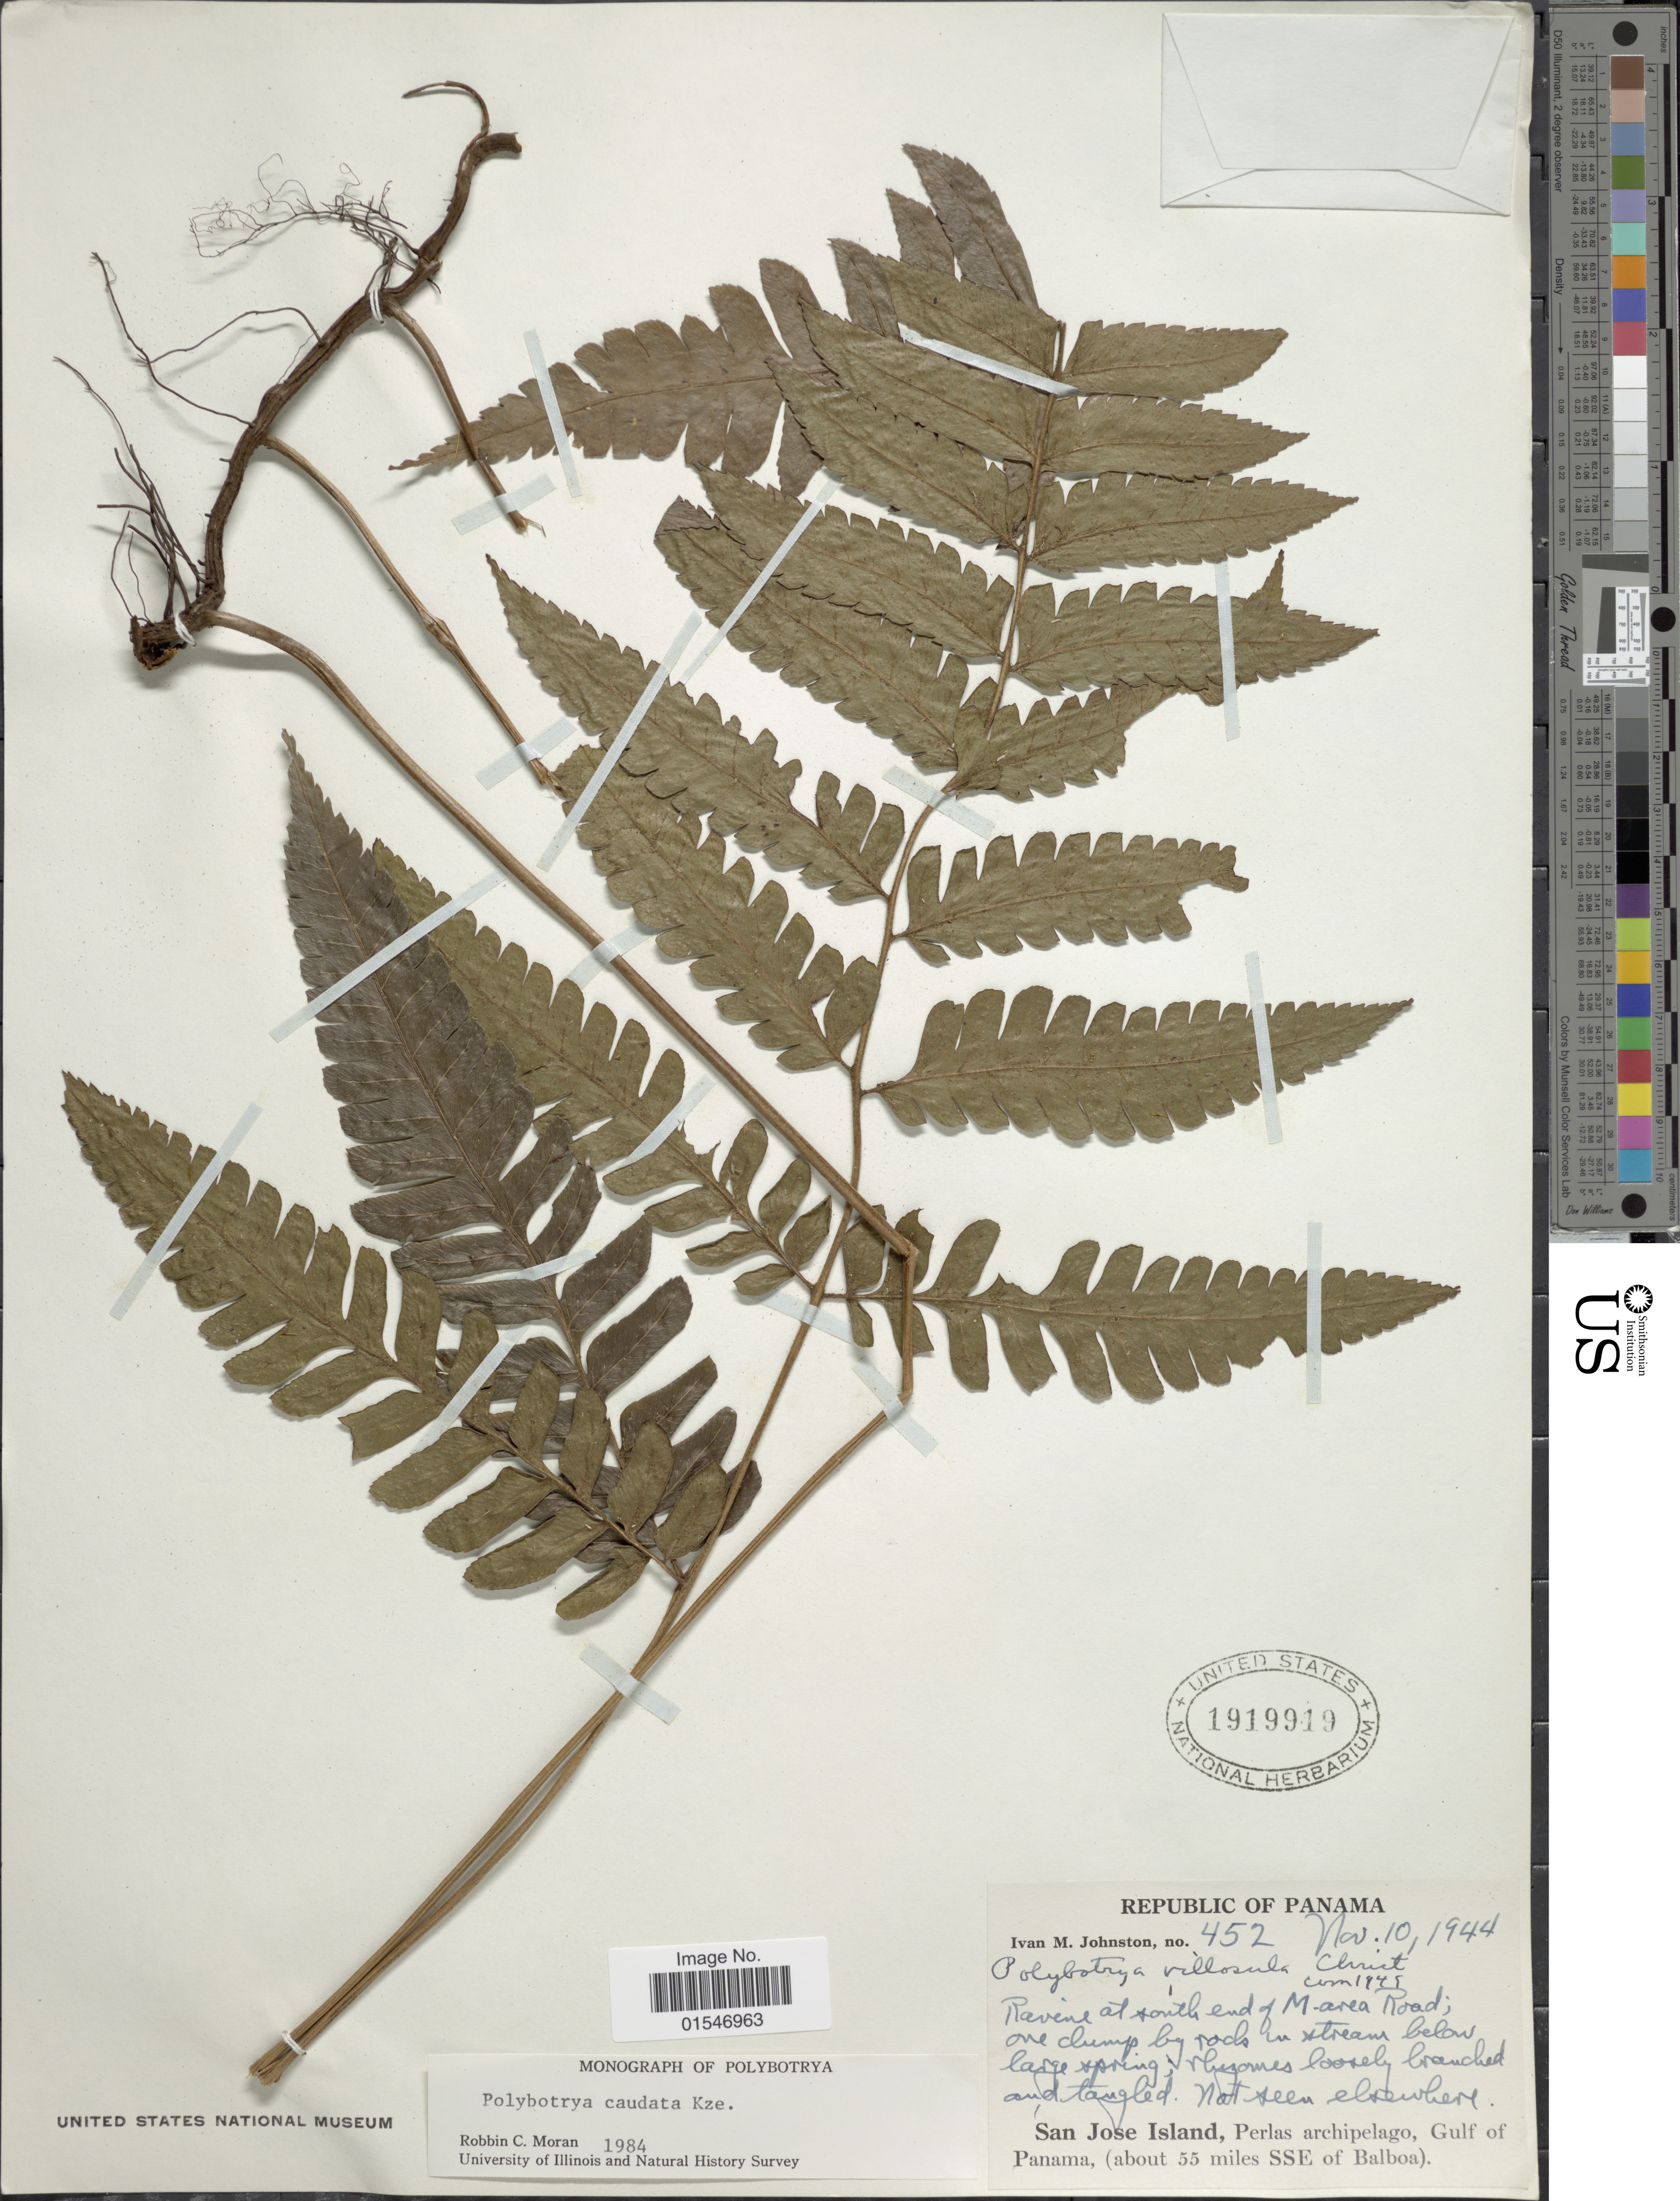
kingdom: Plantae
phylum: Tracheophyta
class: Polypodiopsida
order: Polypodiales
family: Dryopteridaceae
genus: Polybotrya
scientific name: Polybotrya caudata f. caudata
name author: Kunze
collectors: I.M. Johnston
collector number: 452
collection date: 1944-11-10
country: Panama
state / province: Panamá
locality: Panama. Ravine at south end of M. area Road; San Jose Island, Perlas archipelag, Gulf Panama, (about 55 miles SSE of Balboa).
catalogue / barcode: US 1919919